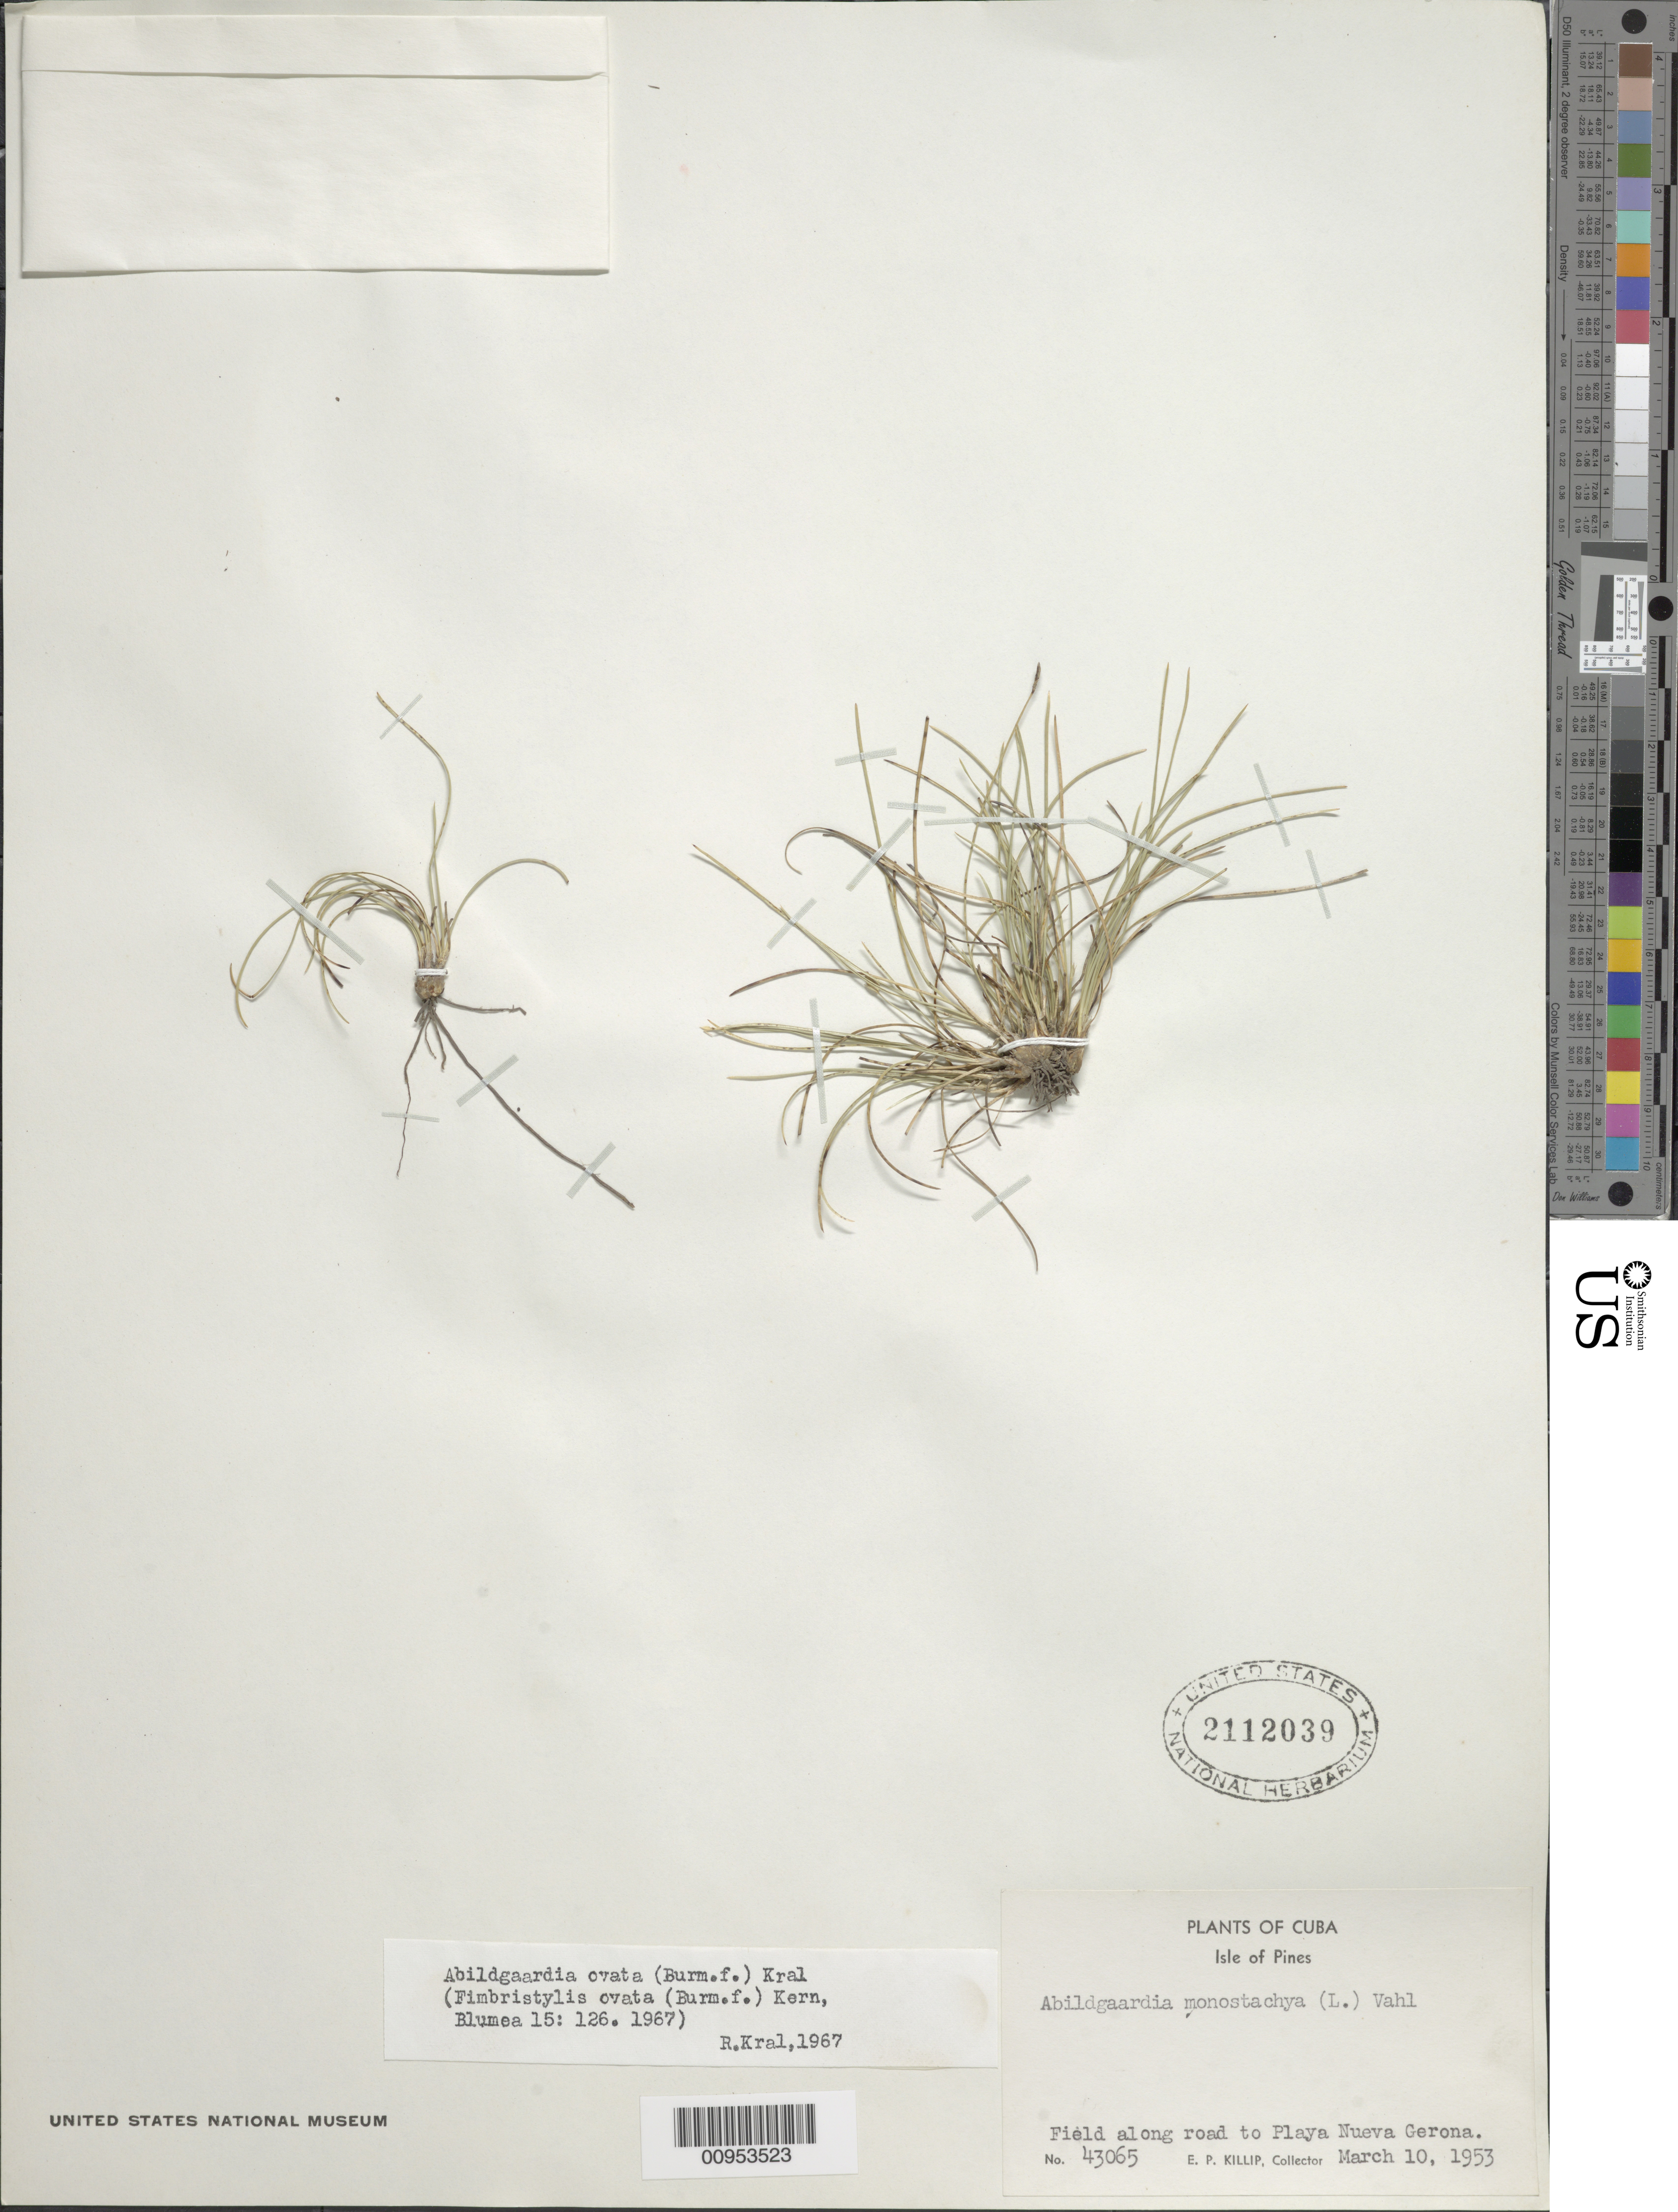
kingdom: Plantae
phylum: Tracheophyta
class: Liliopsida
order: Poales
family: Cyperaceae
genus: Abildgaardia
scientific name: Abildgaardia ovata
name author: (Burm. f.) Kral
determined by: Kral, Robert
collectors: E. P. Killip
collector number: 43065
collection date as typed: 10 Mar 1953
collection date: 1953-03-10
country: Cuba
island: Isla de la Juventud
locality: field along road to Playa Nueva Gerona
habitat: Field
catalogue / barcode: US 2112039